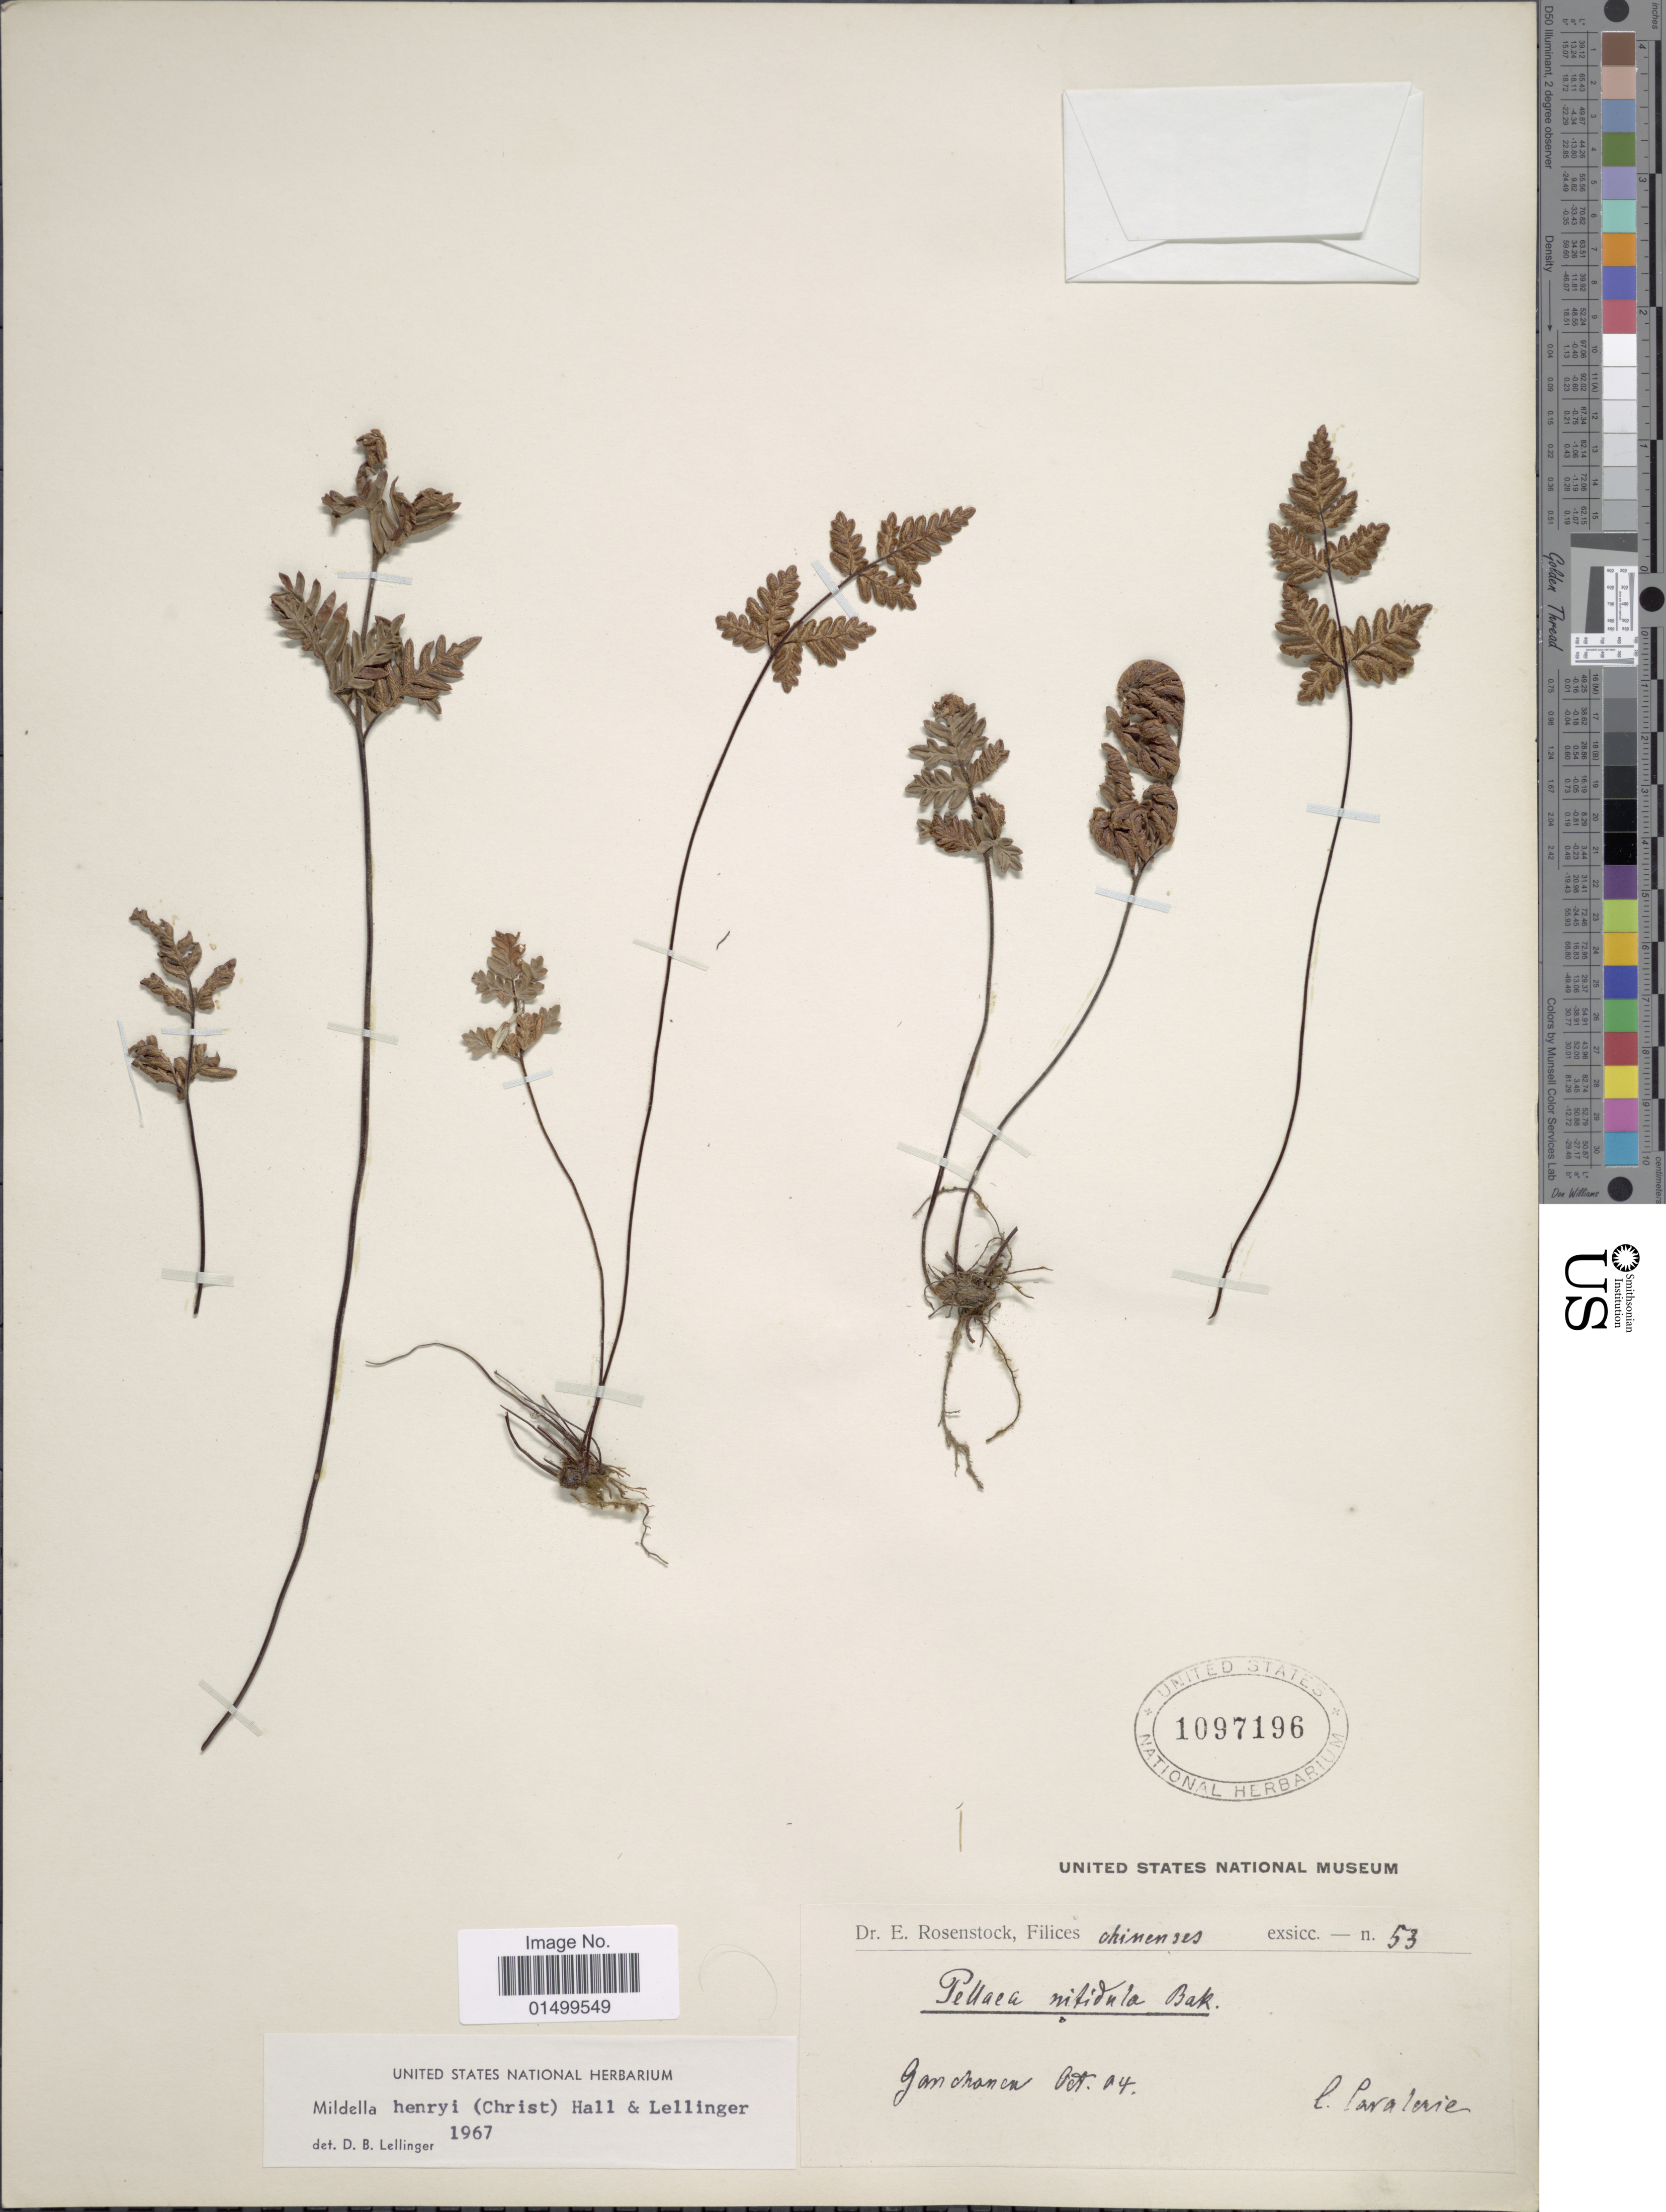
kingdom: Plantae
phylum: Tracheophyta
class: Polypodiopsida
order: Polypodiales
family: Pteridaceae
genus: Cheilanthes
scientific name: Cheilanthes henryi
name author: Christ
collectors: -. Cavalerie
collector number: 53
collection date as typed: Transcribed d/m/y: /10/4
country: China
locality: Ganchanen [interpreted]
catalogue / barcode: US 1097196